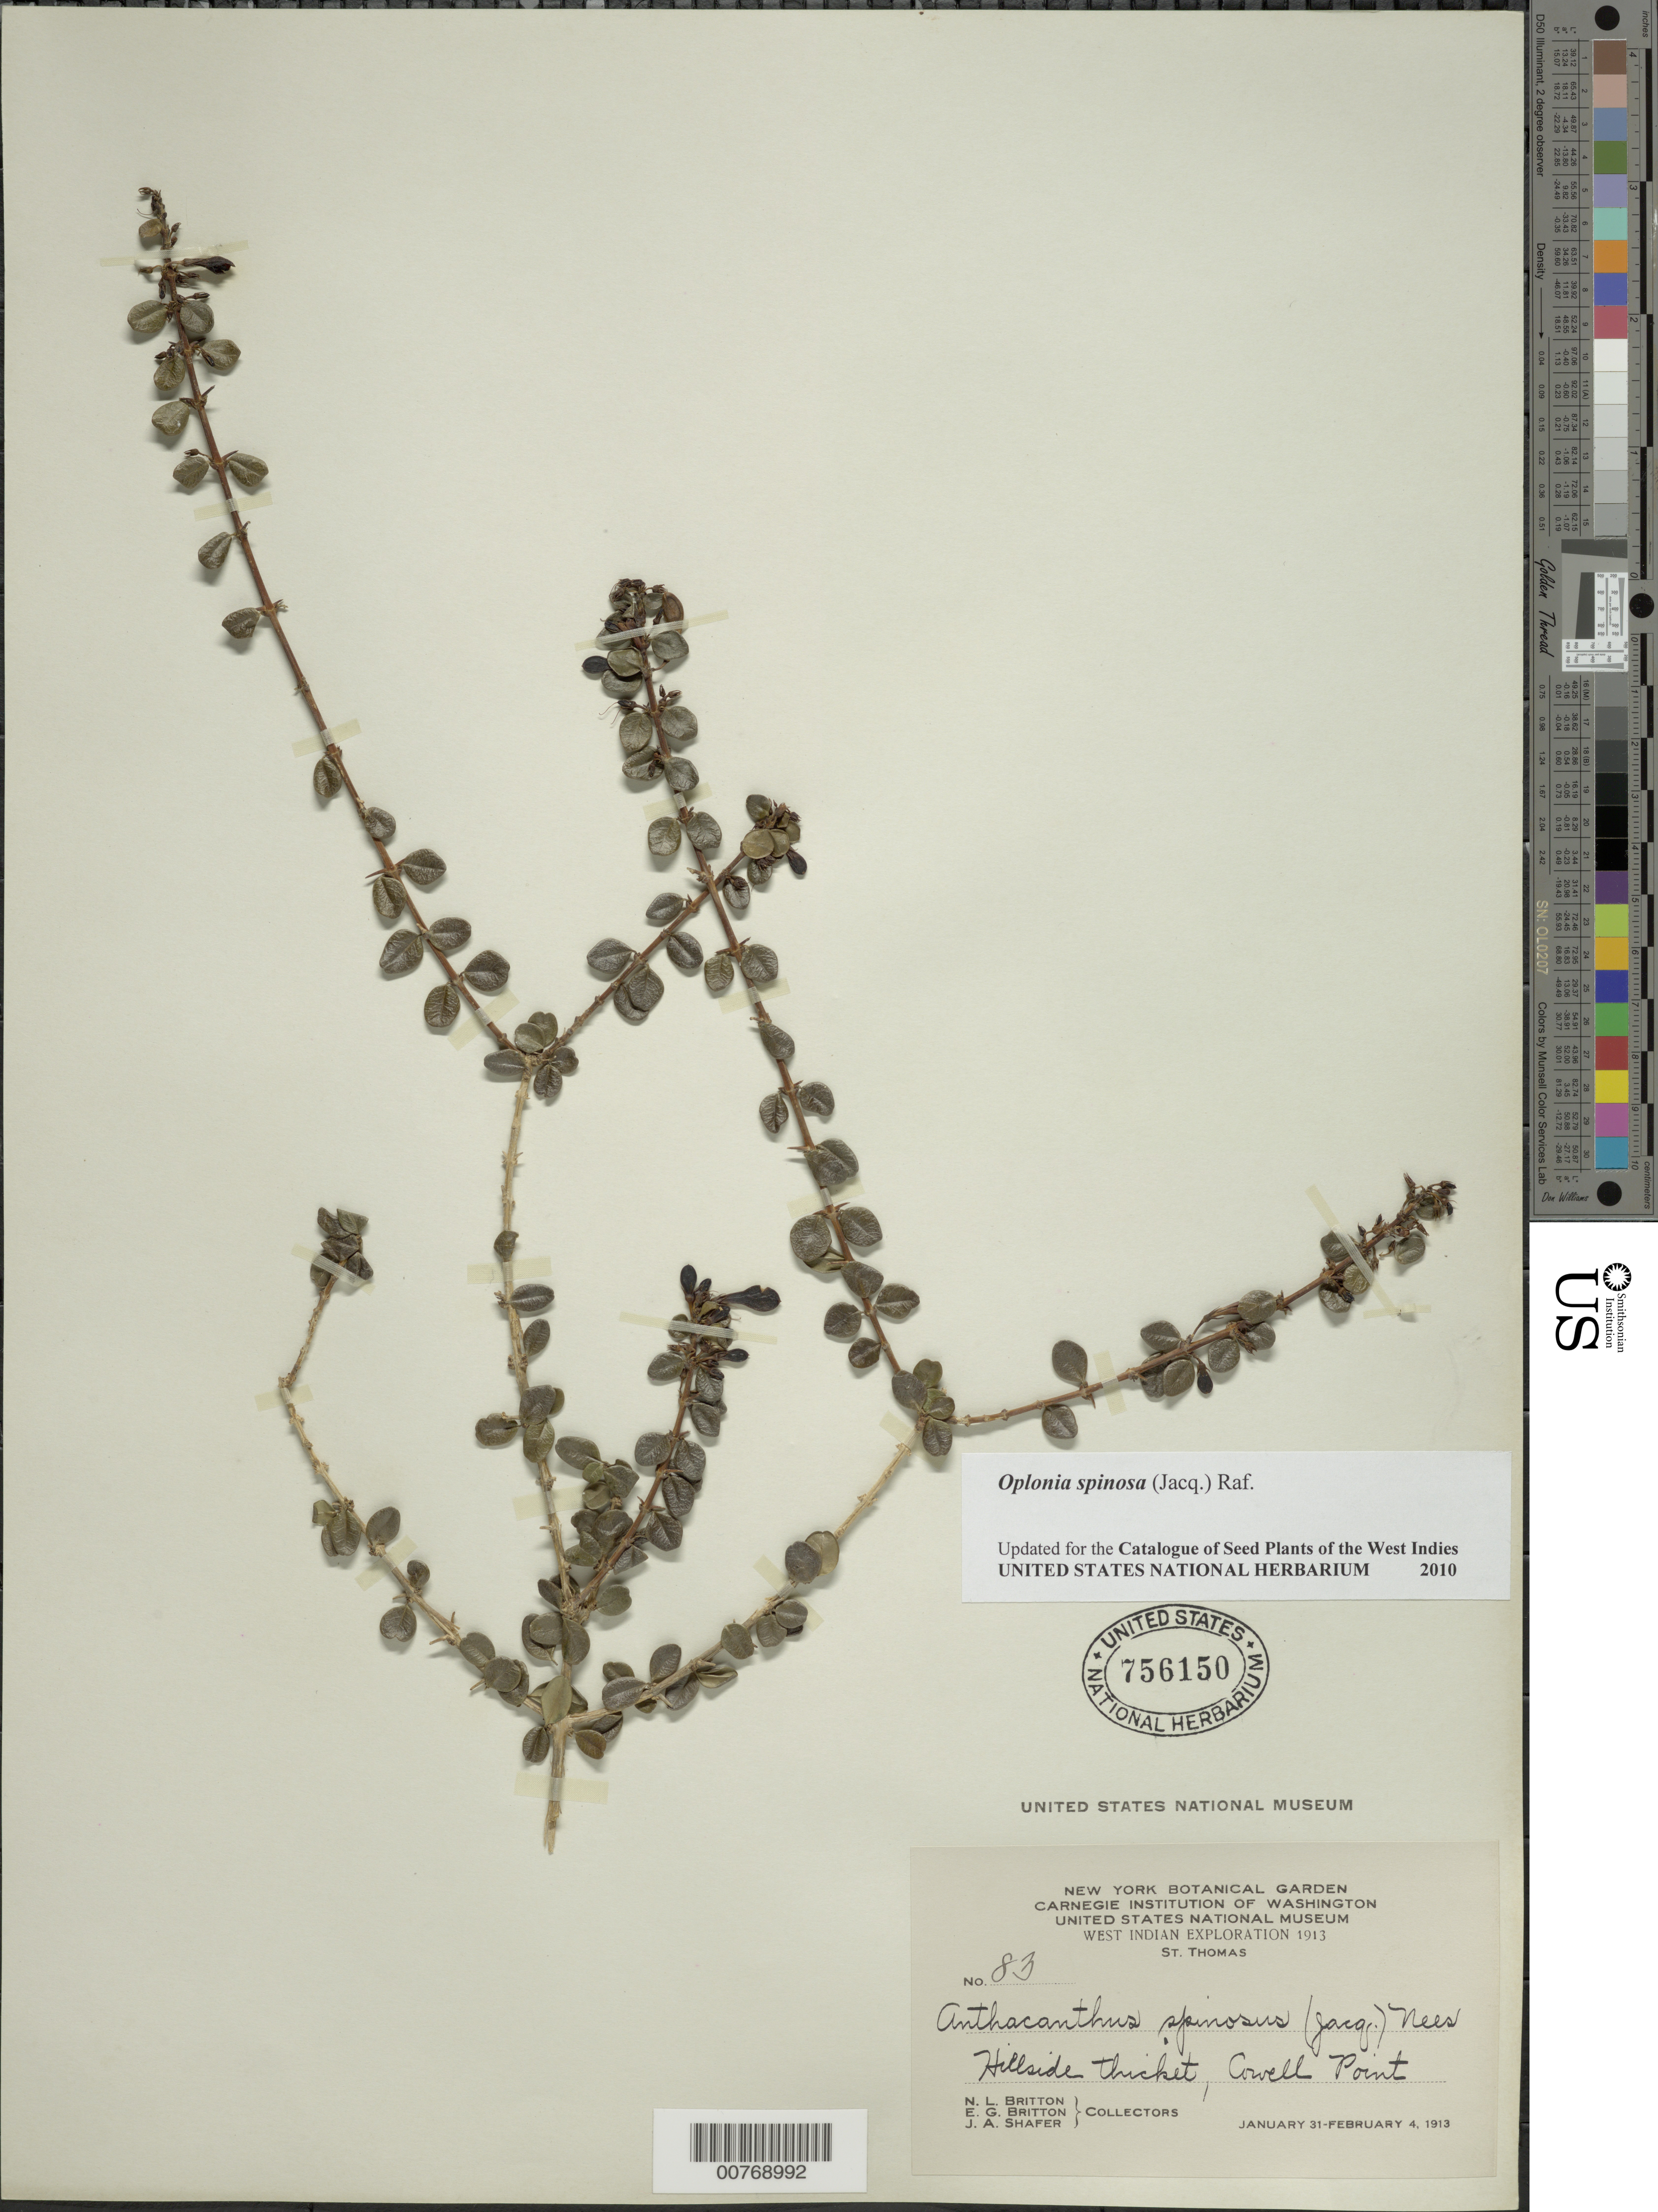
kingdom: Plantae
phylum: Tracheophyta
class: Magnoliopsida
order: Lamiales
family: Acanthaceae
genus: Oplonia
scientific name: Oplonia spinosa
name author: Raf.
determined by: Acevedo-Rodríguez, P., (BOT), Smithsonian Institution - National Museum of Natural History (UNITED STATES)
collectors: N. Britton, E. G. Britton & J. A. Shafer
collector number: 83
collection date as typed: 31 Jan 1913 to 04 Feb 1913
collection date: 1913-01-31/1913-02-04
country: U.S. Virgin Islands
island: St. Thomas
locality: Cowell Point.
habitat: Hillside thicket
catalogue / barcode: US 756150